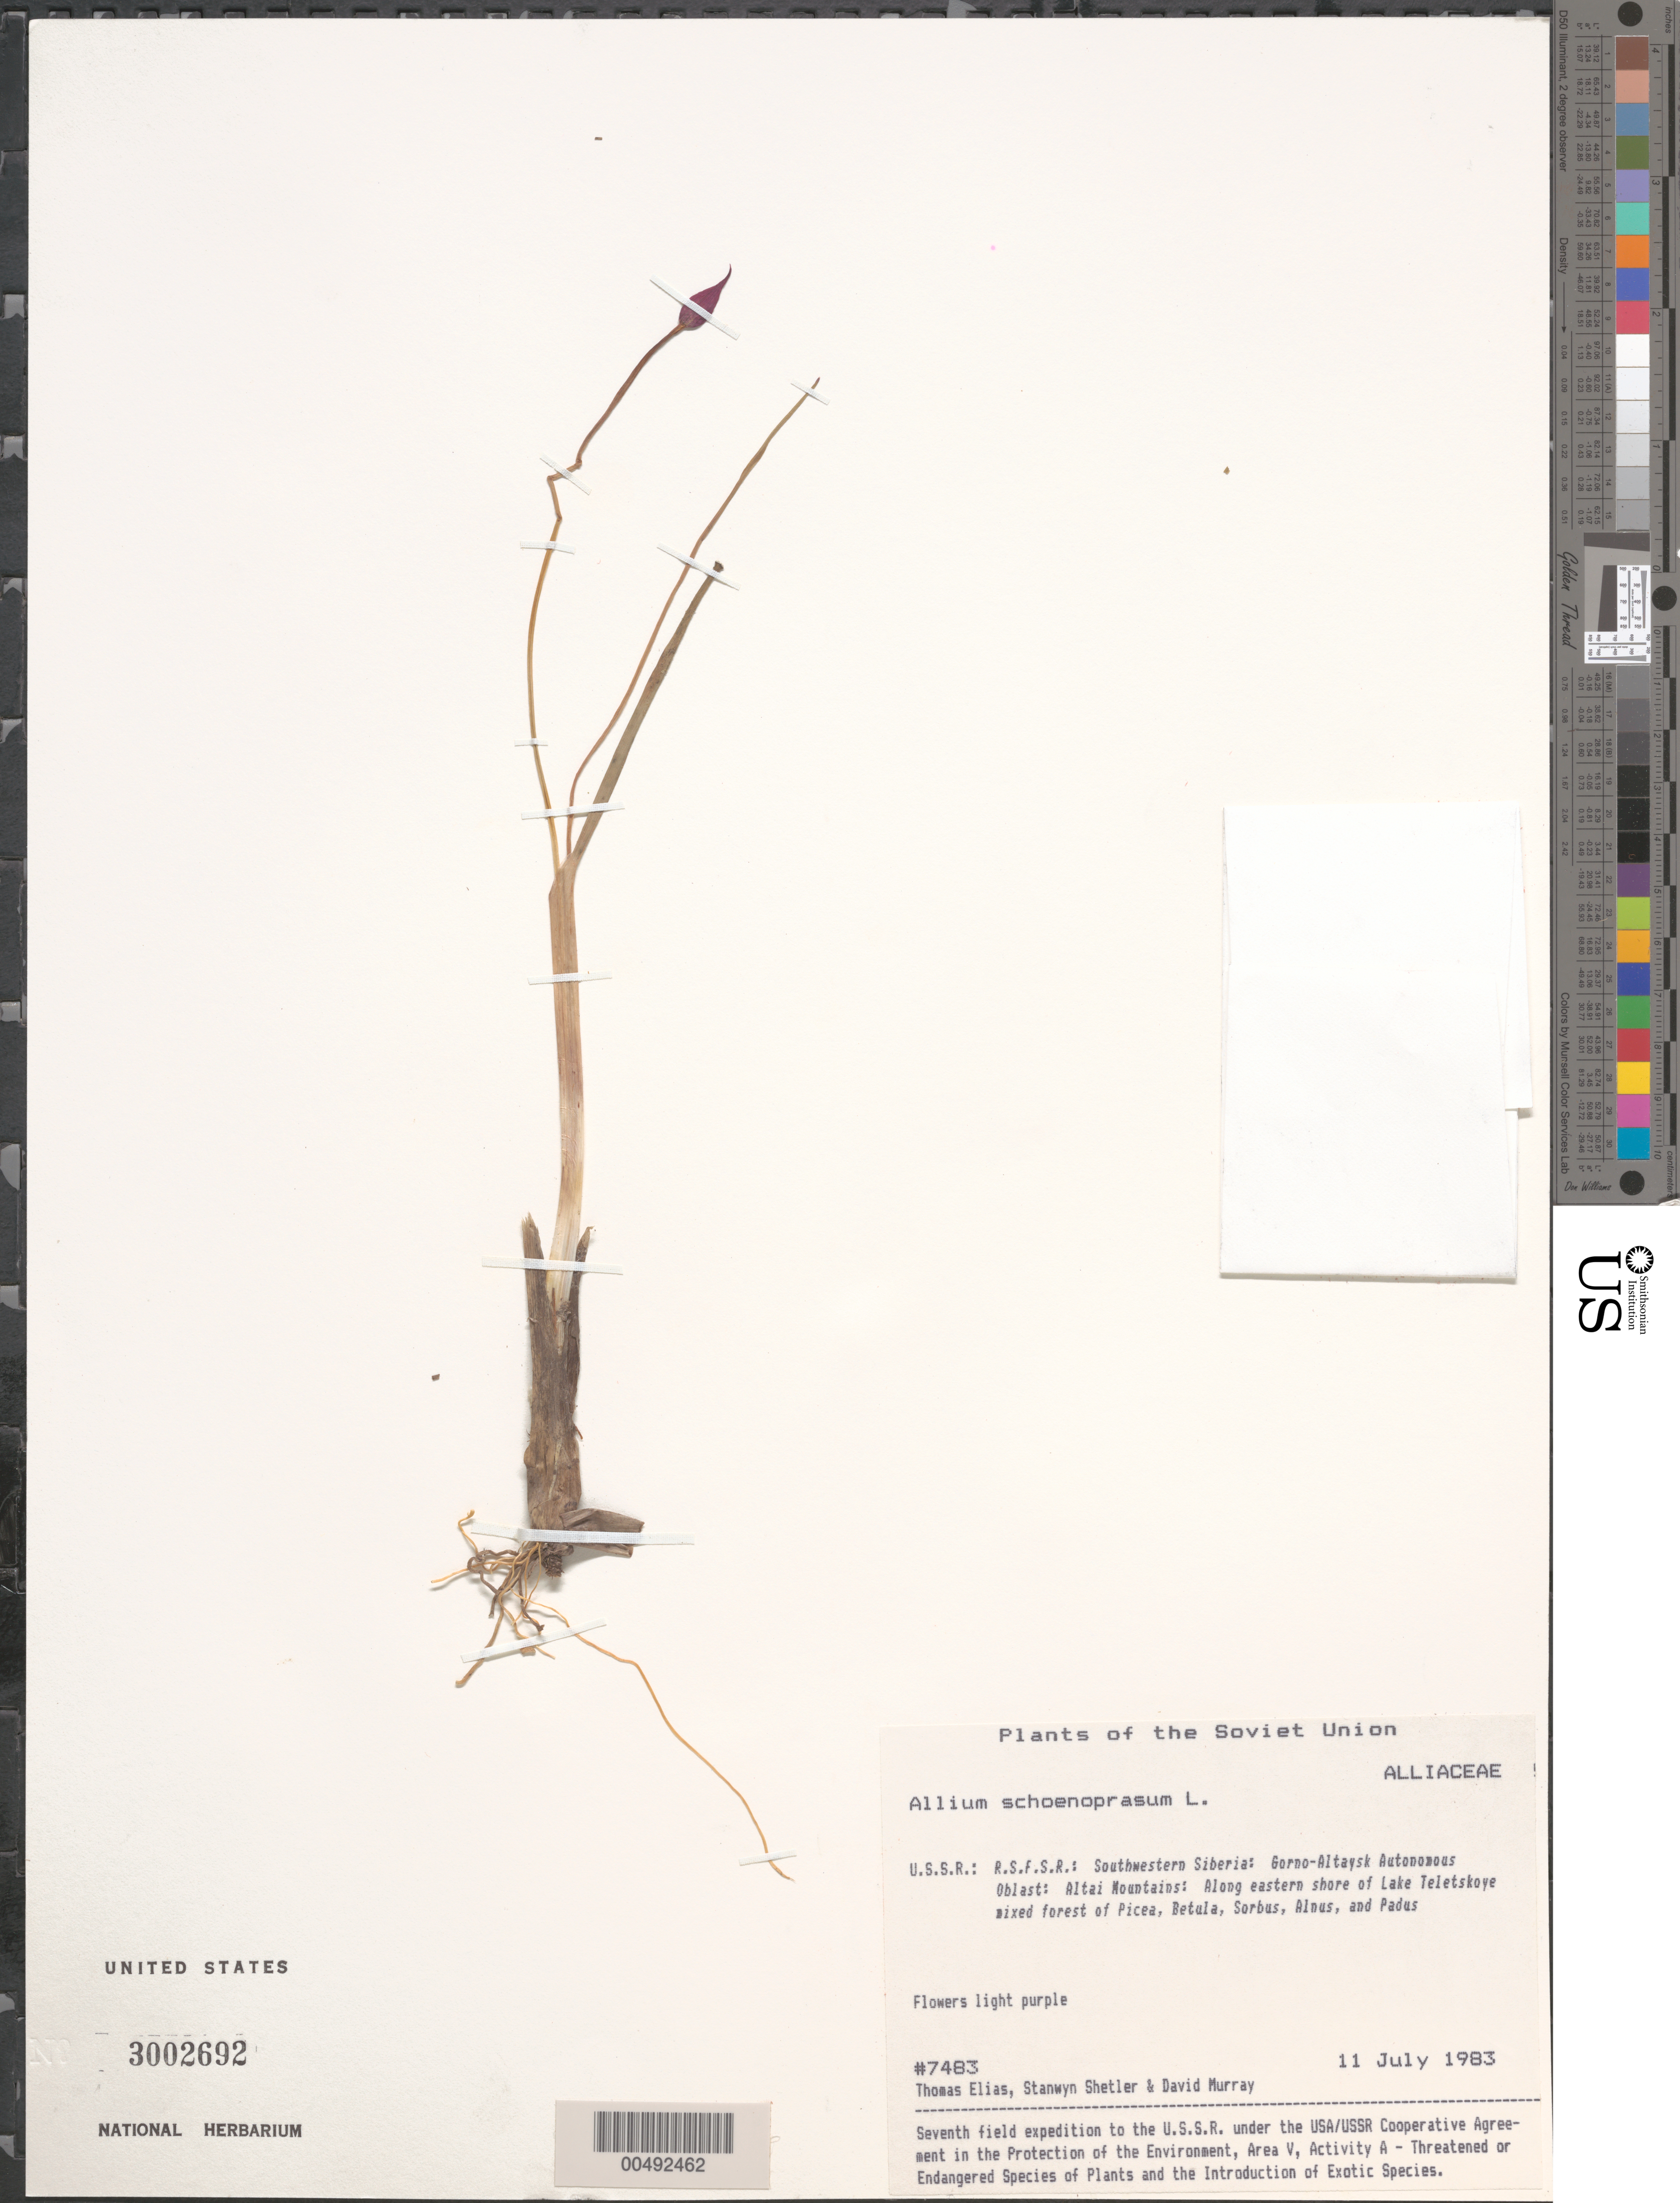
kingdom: Plantae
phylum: Tracheophyta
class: Liliopsida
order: Asparagales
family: Amaryllidaceae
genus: Allium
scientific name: Allium schoenoprasum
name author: L.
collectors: T. Elias, S. Shetler & D. F. Murray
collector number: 7483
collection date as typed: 11 Jul 1983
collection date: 1983-07-11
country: Russian Federation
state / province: Altai Republic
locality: Altai Mountains, along eastern shore of Lake Teletskoye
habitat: mixed forest of Picea, Betula, Sorbus, Alnus, and Padus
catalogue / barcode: US 3002692